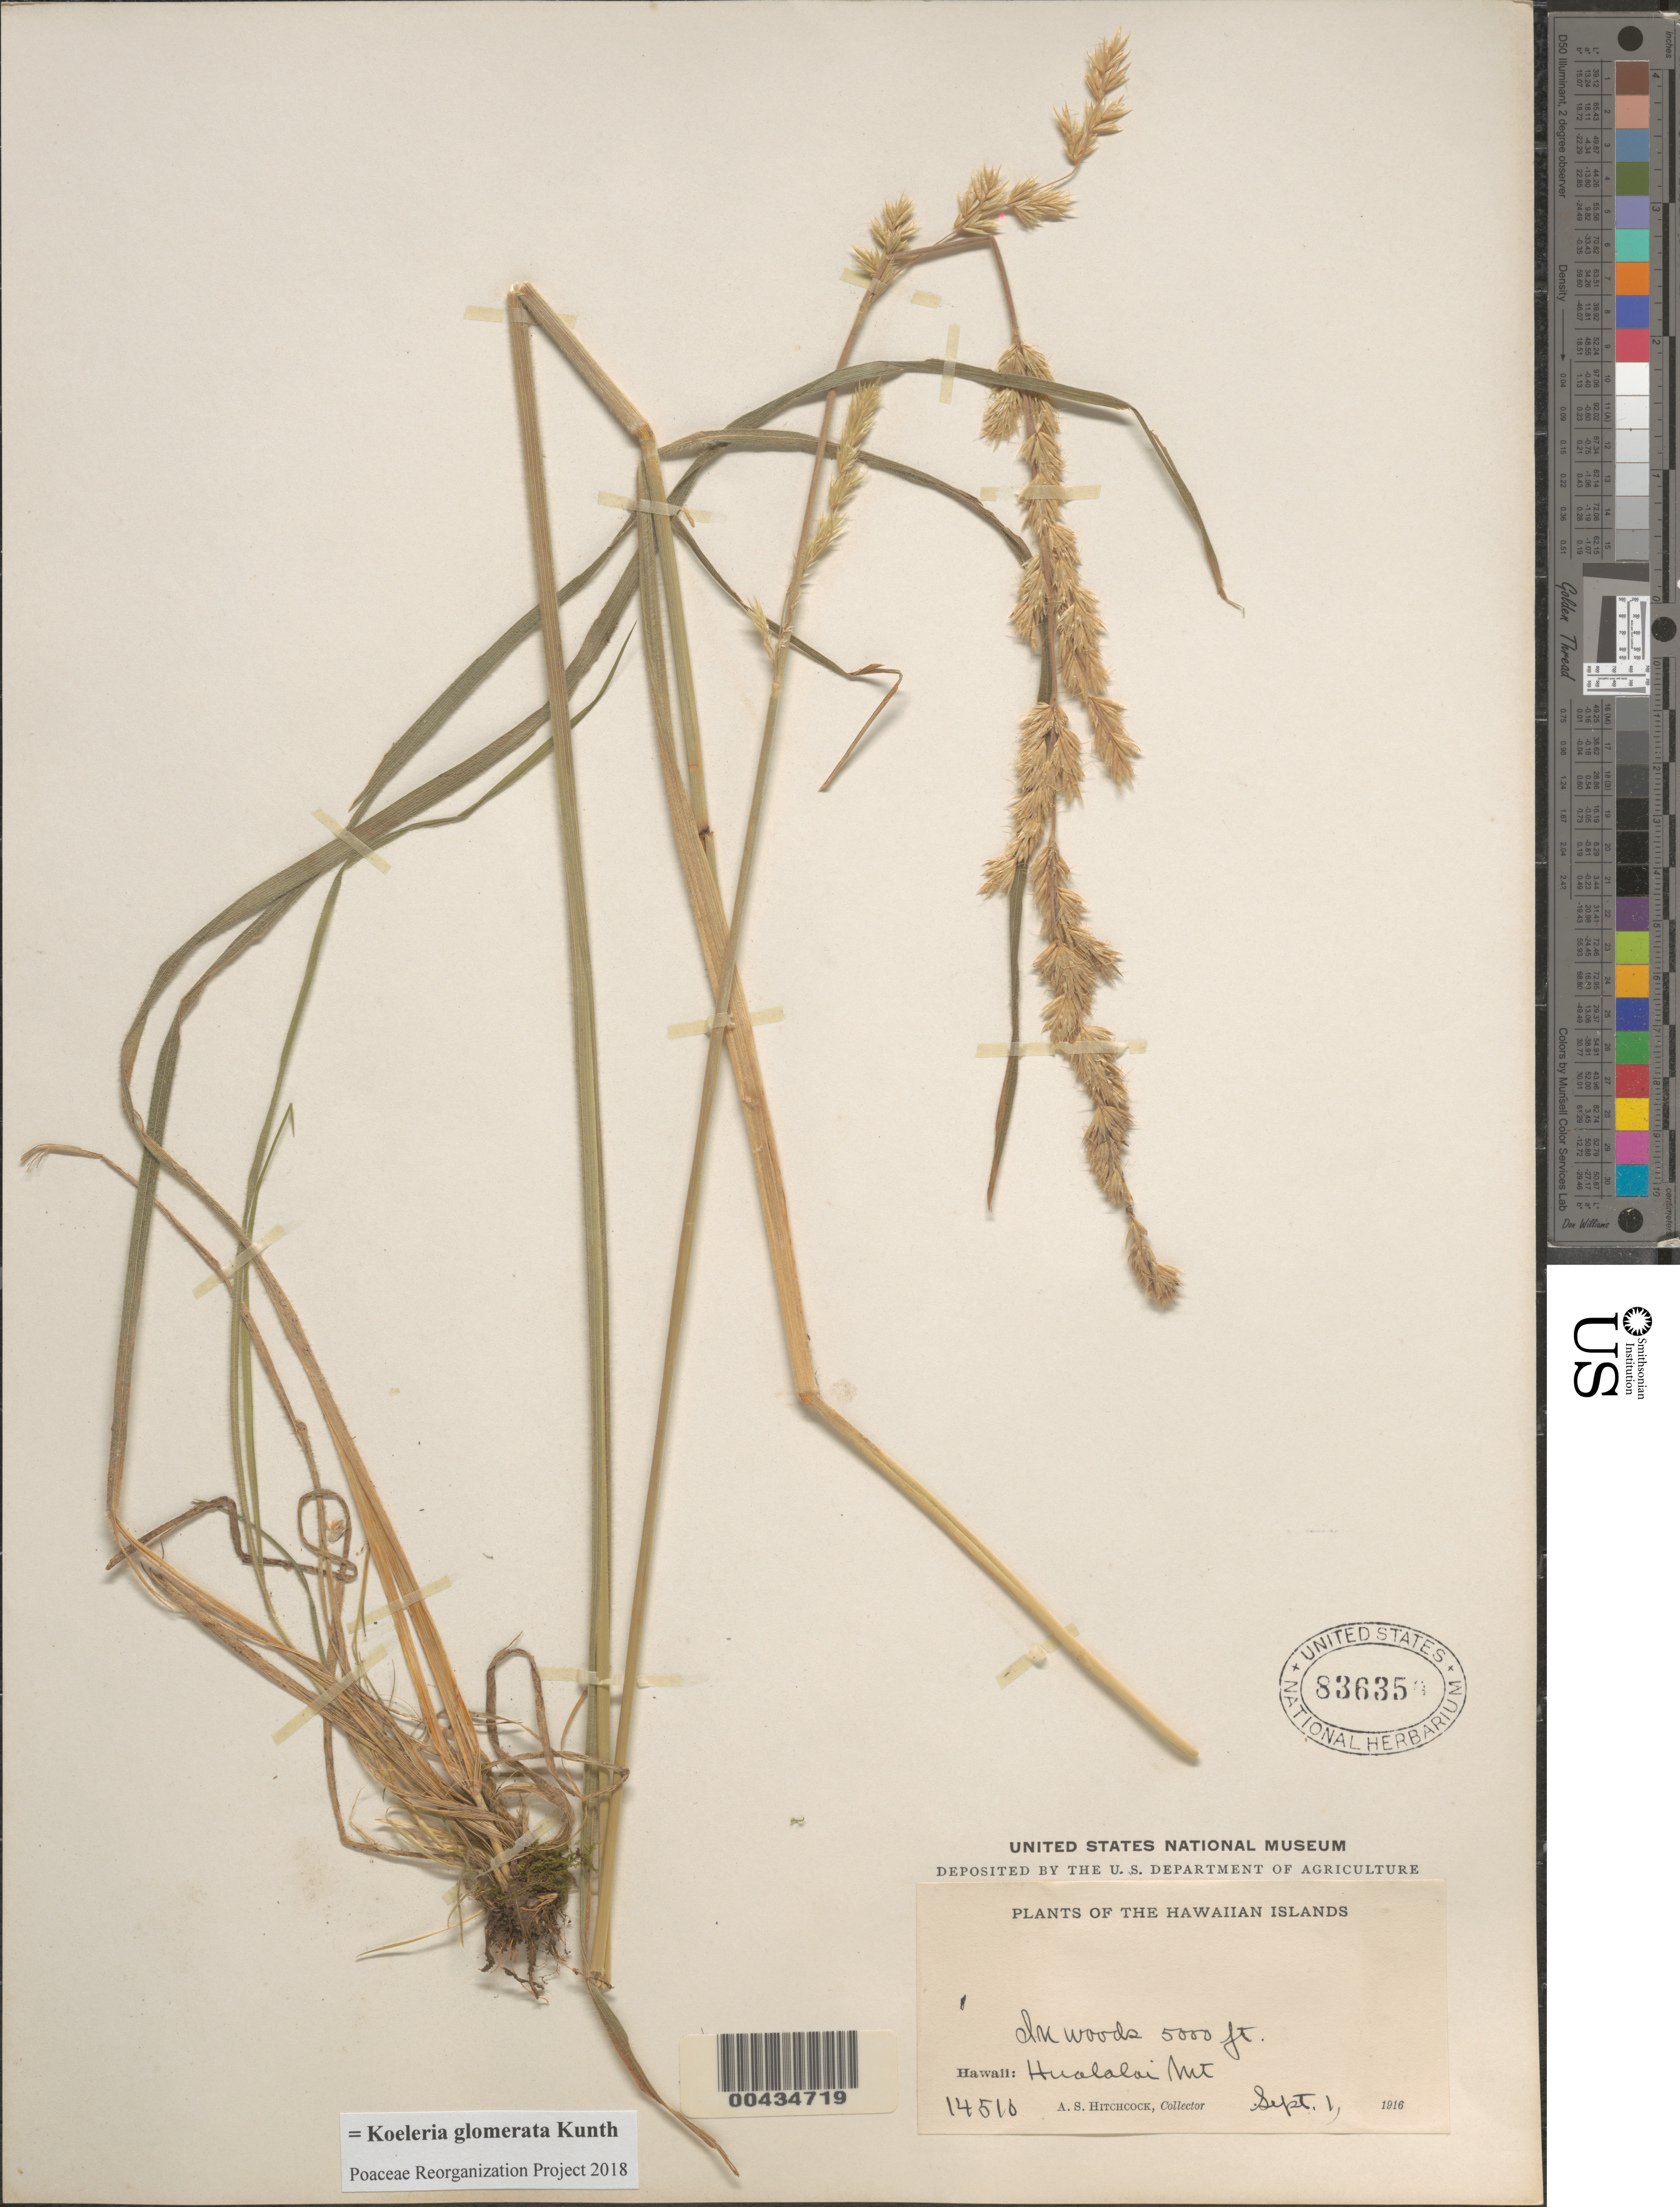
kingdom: Plantae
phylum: Tracheophyta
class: Liliopsida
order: Poales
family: Poaceae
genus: Koeleria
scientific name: Koeleria glomerata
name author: Kunth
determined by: Poaceae Reorganization Project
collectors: A. S. Hitchcock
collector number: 14510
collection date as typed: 1 Sep 1916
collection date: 1916-09-01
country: United States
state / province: Hawaii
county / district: Hawaii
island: Hawaii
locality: Hualalai Mountain, in woods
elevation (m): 1524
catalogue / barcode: US 836359